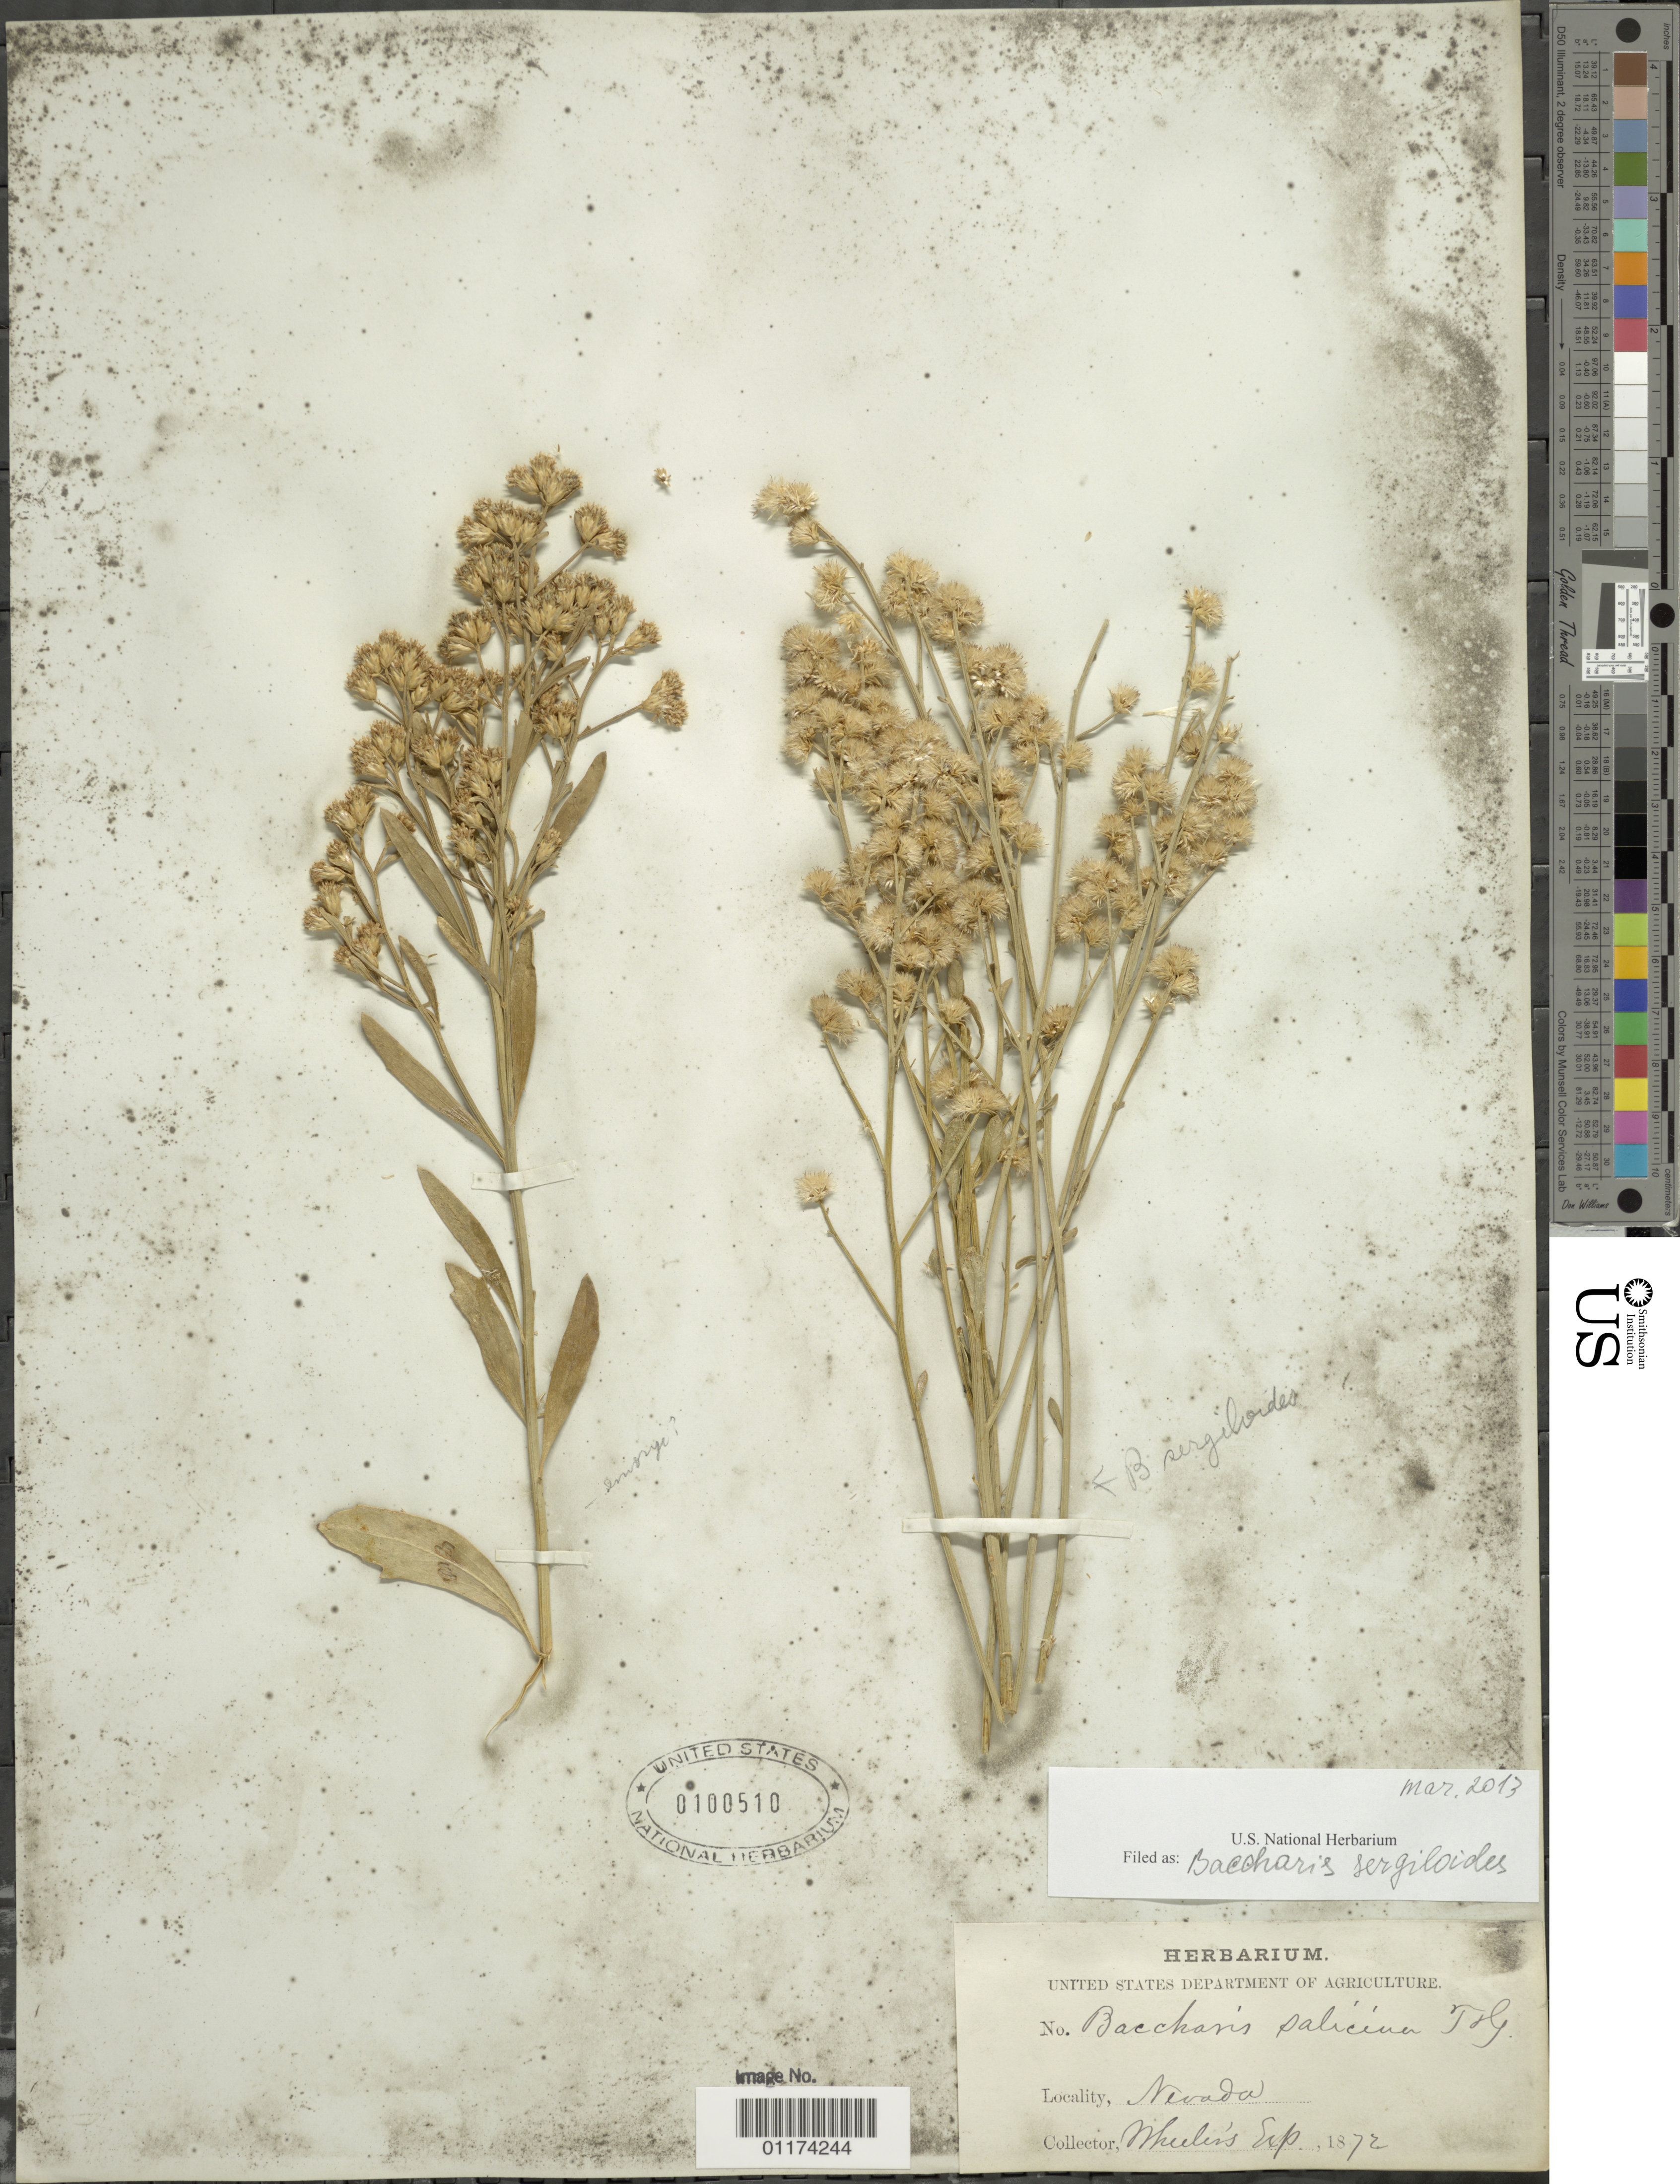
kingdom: Plantae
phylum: Tracheophyta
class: Magnoliopsida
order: Asterales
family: Asteraceae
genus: Baccharis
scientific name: Baccharis sergiloides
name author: A. Gray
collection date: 1872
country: United States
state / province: Nevada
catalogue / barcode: US 100510